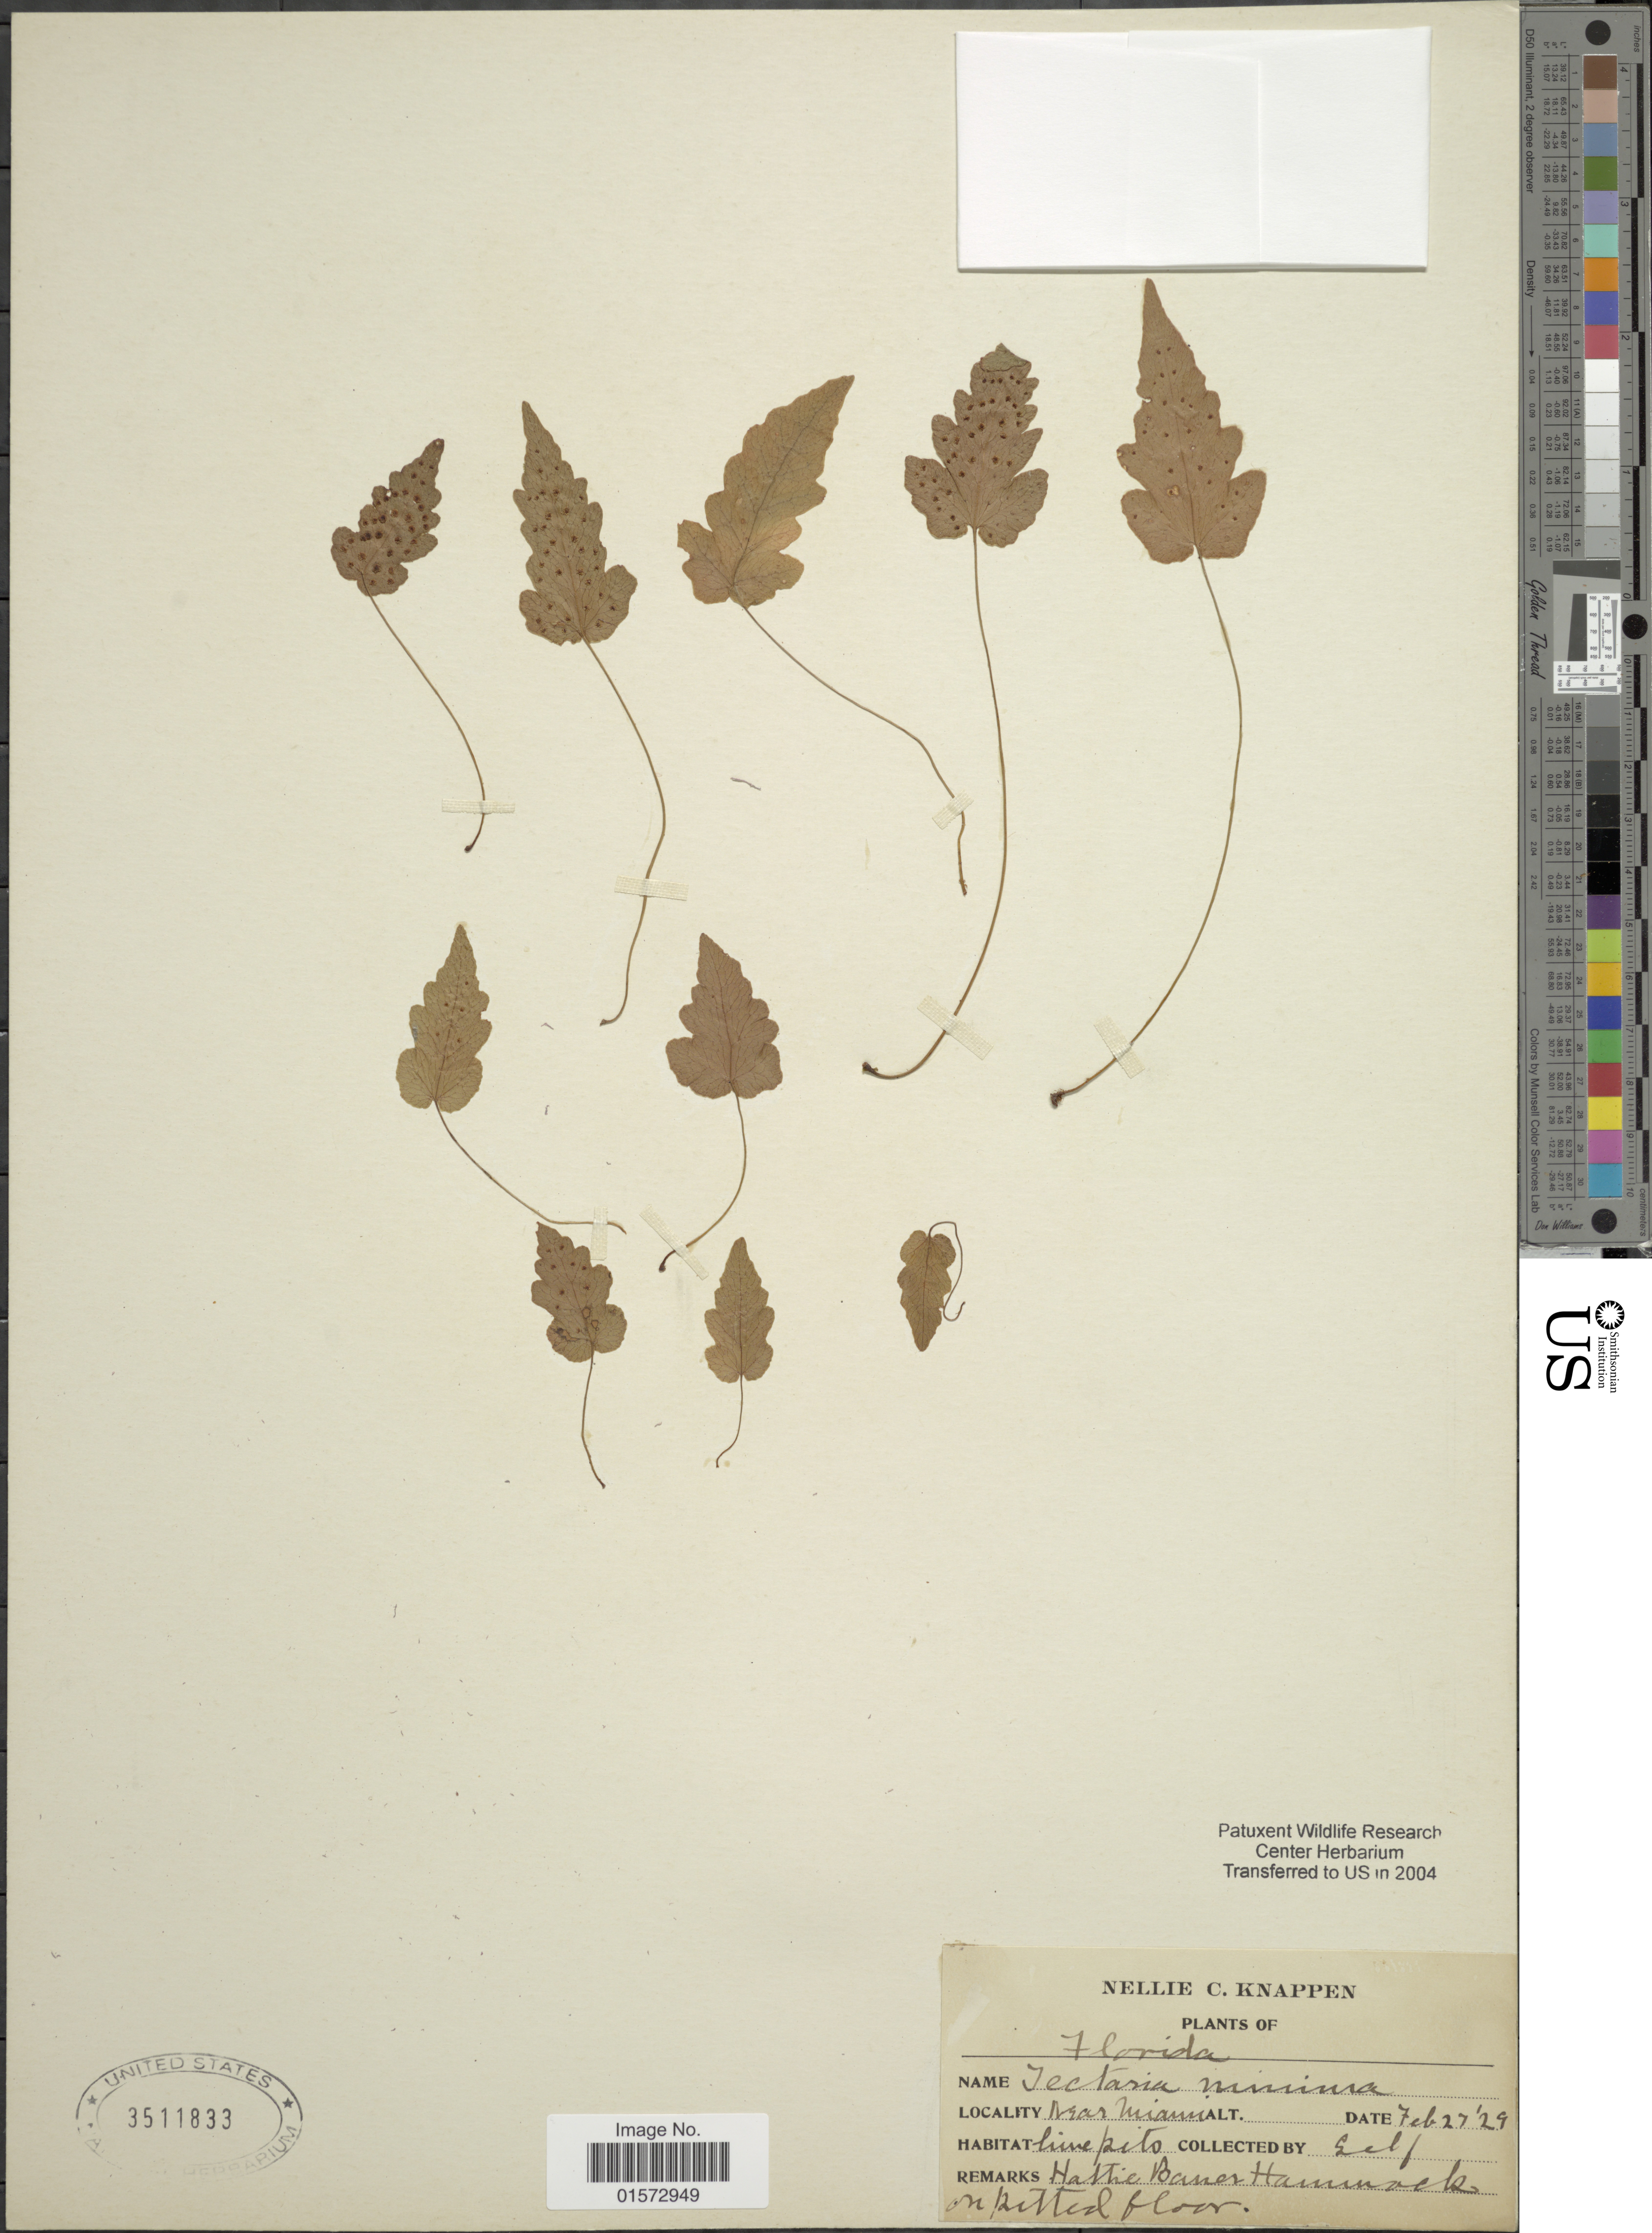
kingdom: Plantae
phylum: Tracheophyta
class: Polypodiopsida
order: Polypodiales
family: Tectariaceae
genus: Tectaria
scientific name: Tectaria amesiana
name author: A.A. Eaton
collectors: N. Knappen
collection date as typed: Transcribed d/m/y: /2/27 to /2/29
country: United States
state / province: Florida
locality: Near Miami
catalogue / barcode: US 3511833